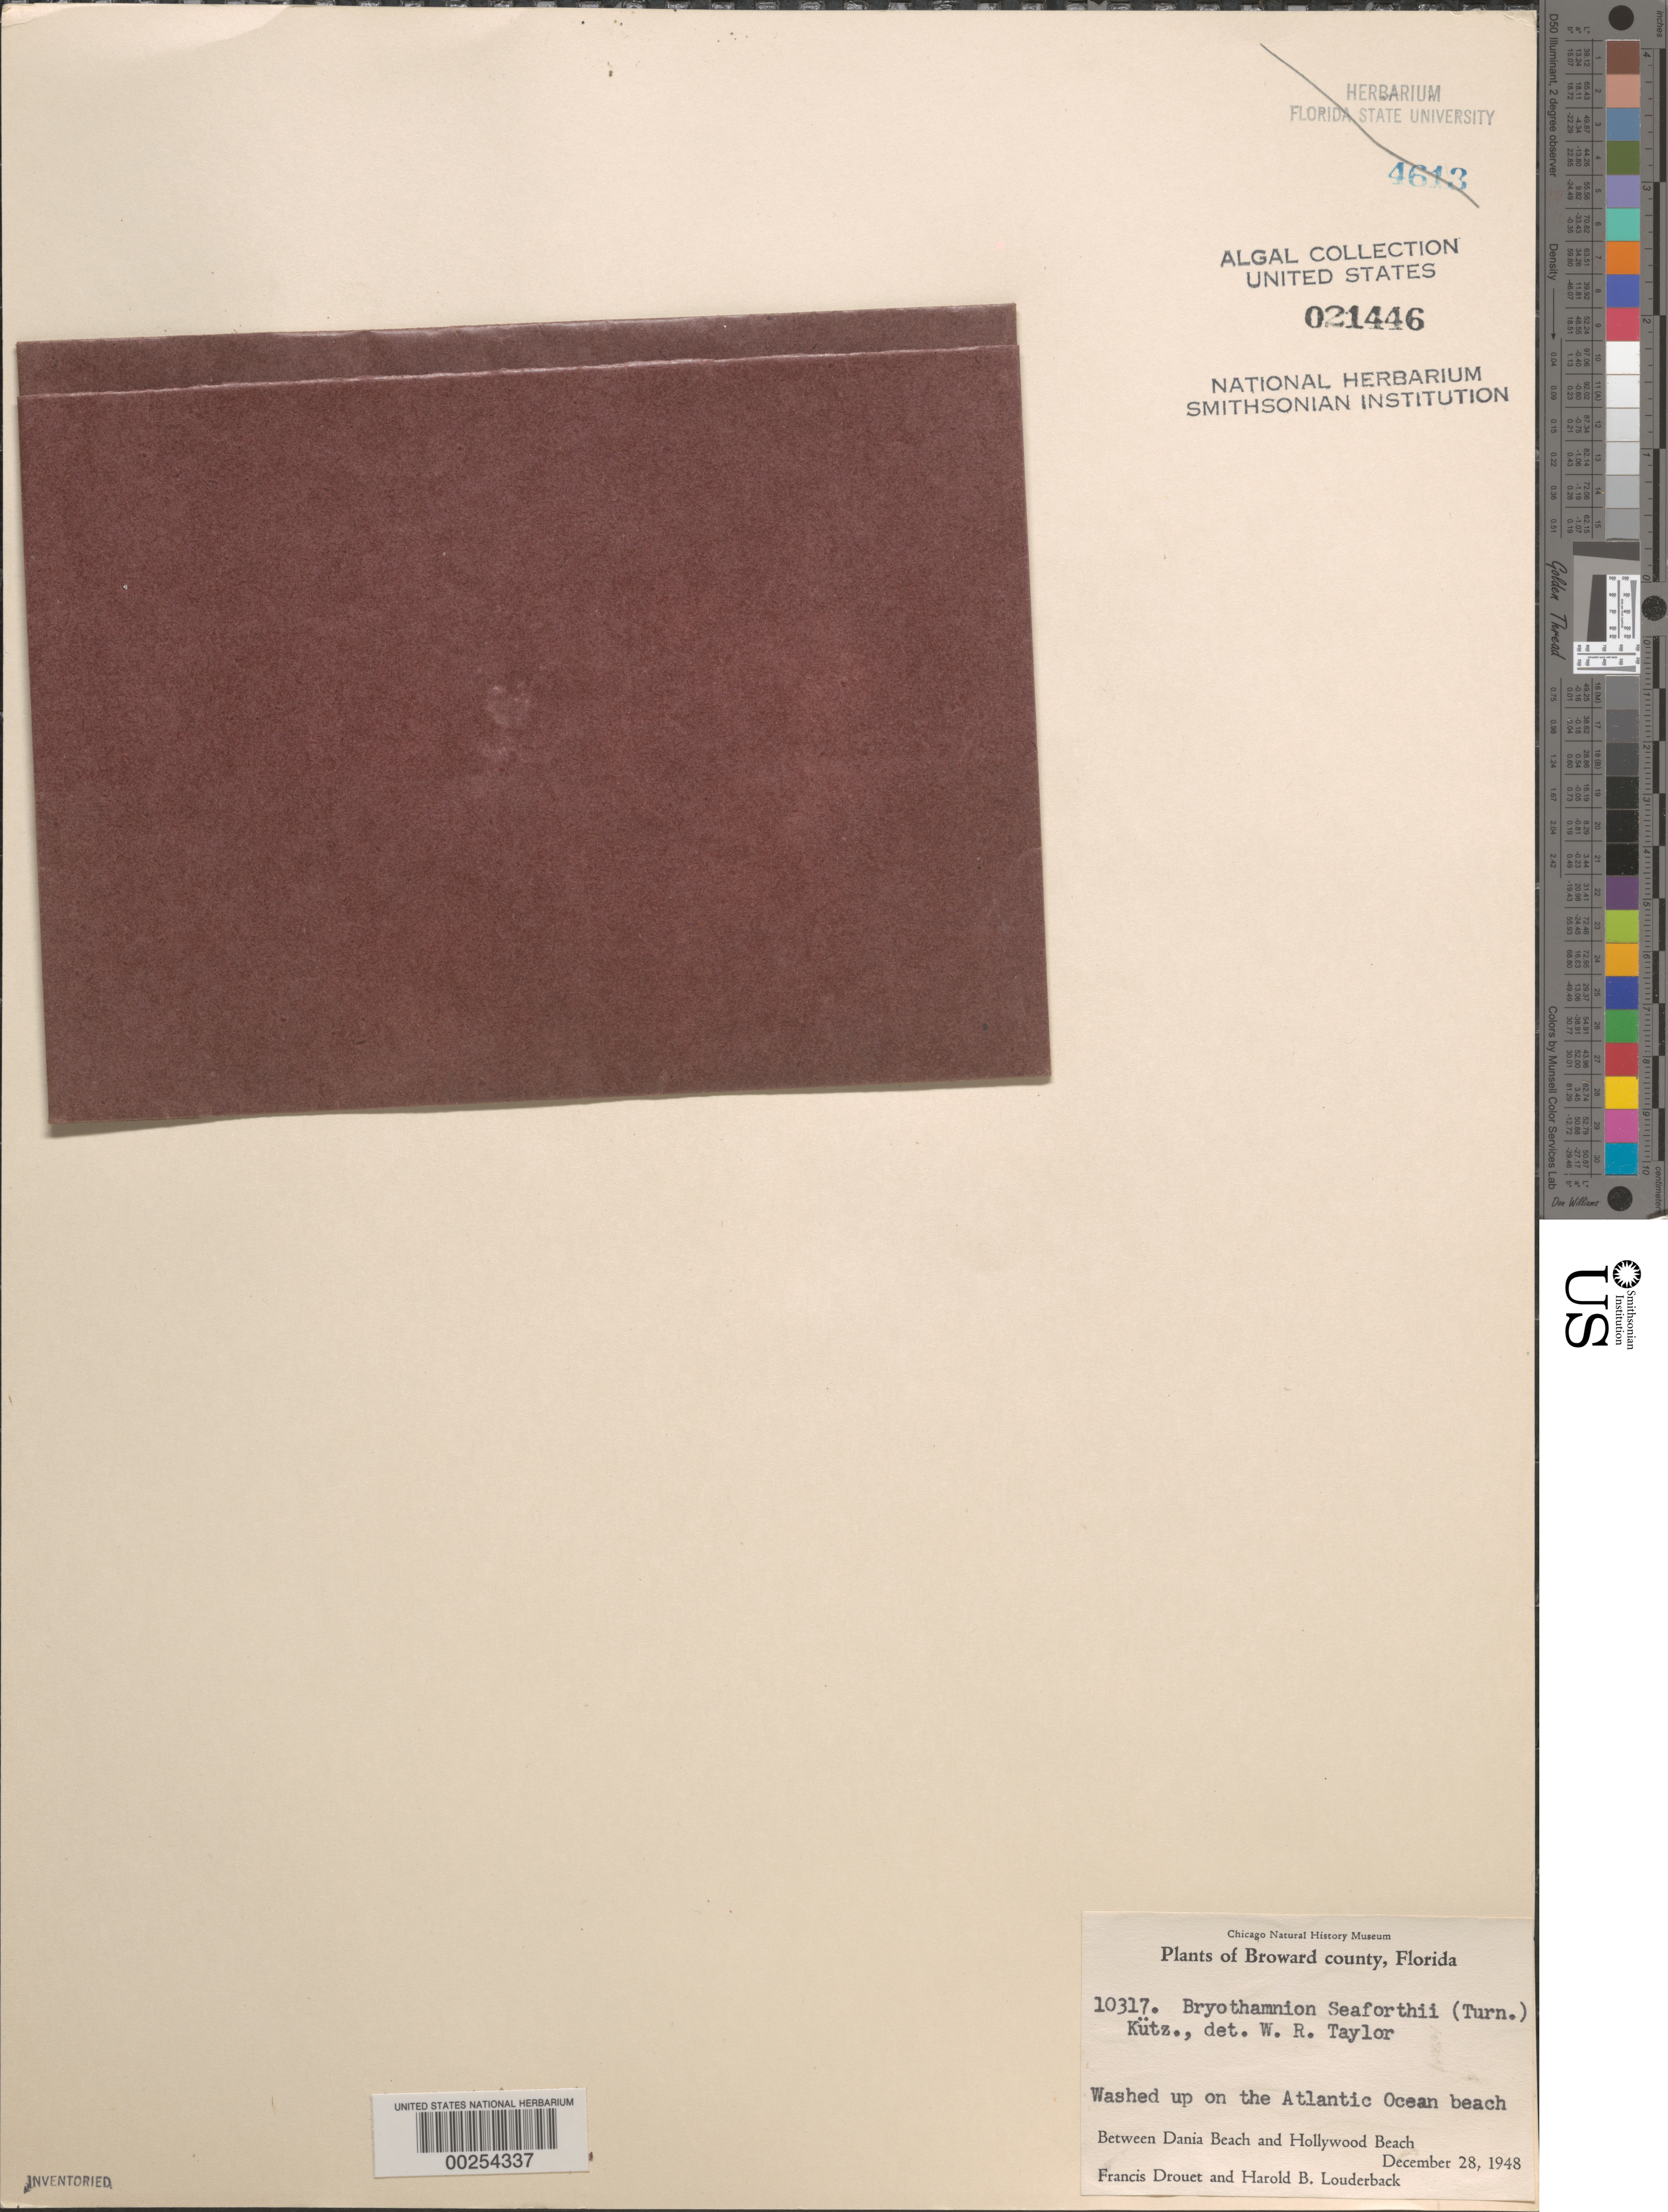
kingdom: Plantae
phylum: Rhodophyta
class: Florideophyceae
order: Ceramiales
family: Rhodomelaceae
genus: Bryothamnion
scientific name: Bryothamnion seaforthii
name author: (Turner) Kütz.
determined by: Taylor, William R.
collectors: F. E. Drouet & H. Louderback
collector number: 10317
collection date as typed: December 28, 1948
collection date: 1948-12-28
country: United States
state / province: Florida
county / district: Broward County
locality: Between Dania Beach and Hollywood Beach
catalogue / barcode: US 21446